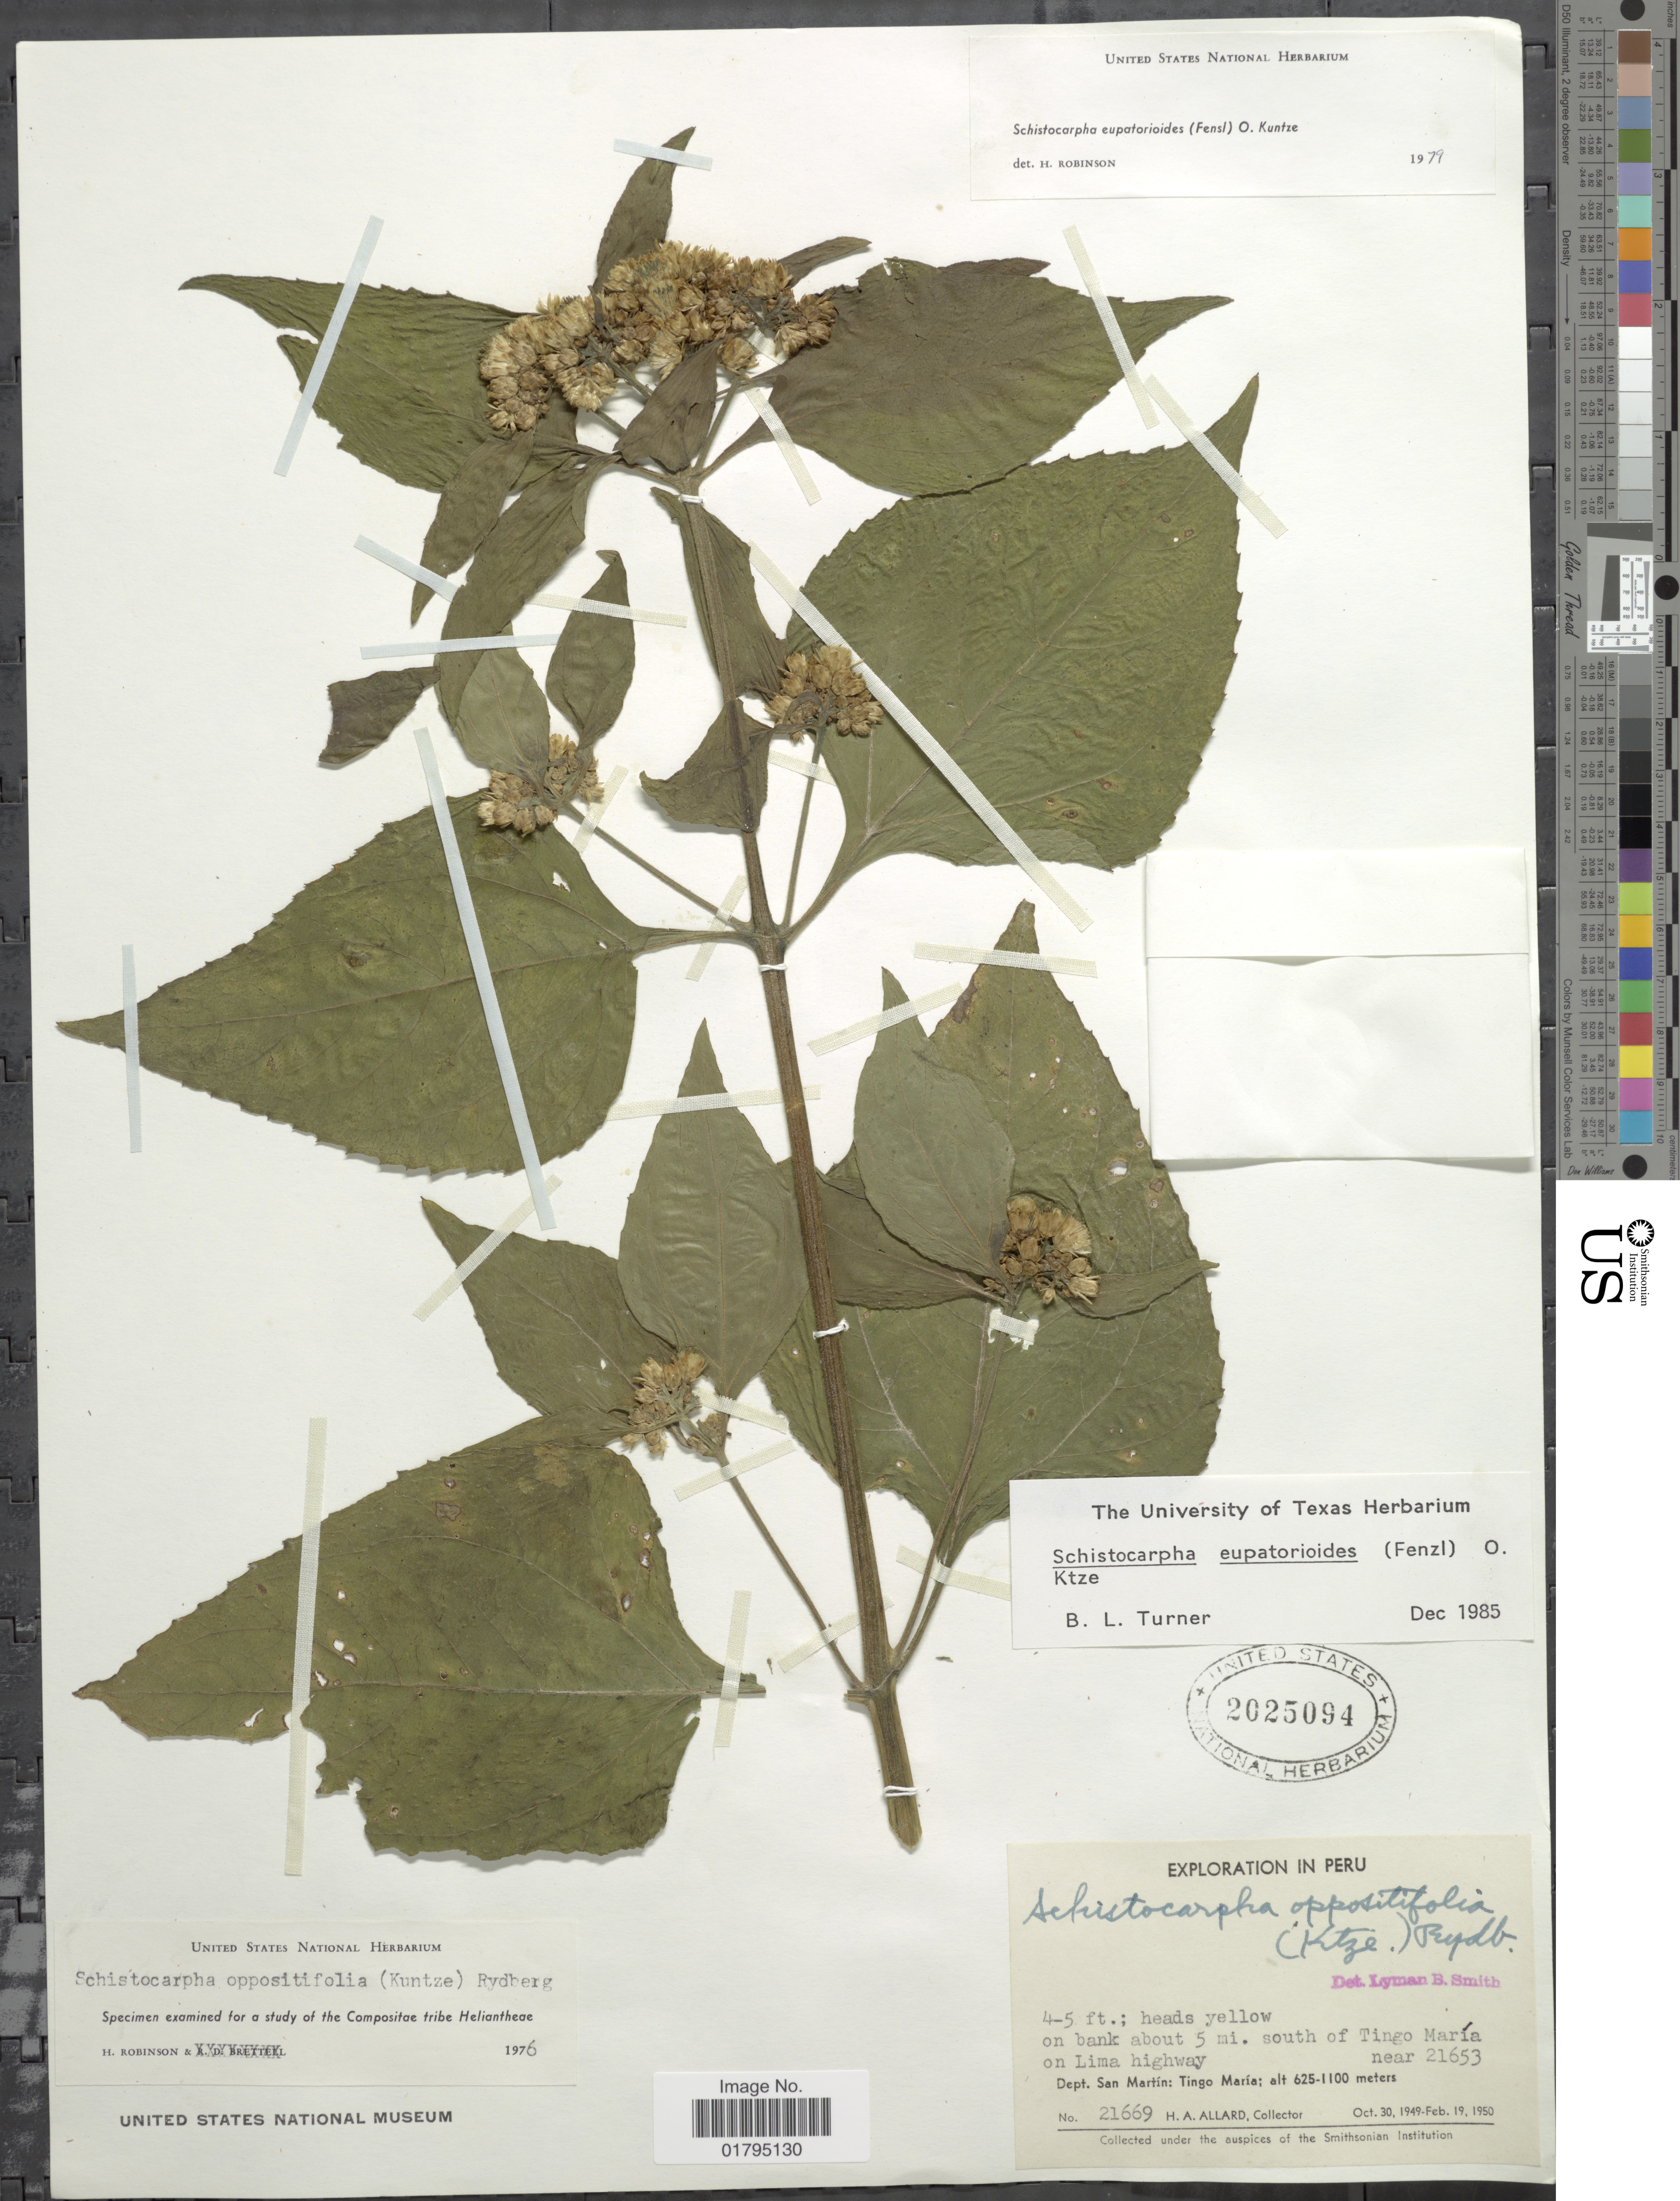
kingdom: Plantae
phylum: Tracheophyta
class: Magnoliopsida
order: Asterales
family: Asteraceae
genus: Schistocarpha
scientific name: Schistocarpha eupatorioides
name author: (Fenzl) Kuntze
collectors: H. A. Allard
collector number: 21669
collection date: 1949-10-30/1950-02-19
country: Peru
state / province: San Martín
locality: On bank about 5 mi. south of Tingo Maria near 21653 on Lima highway., Dept. San Martin: Tingo Maria.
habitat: on banks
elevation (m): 625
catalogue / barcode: US 2025094